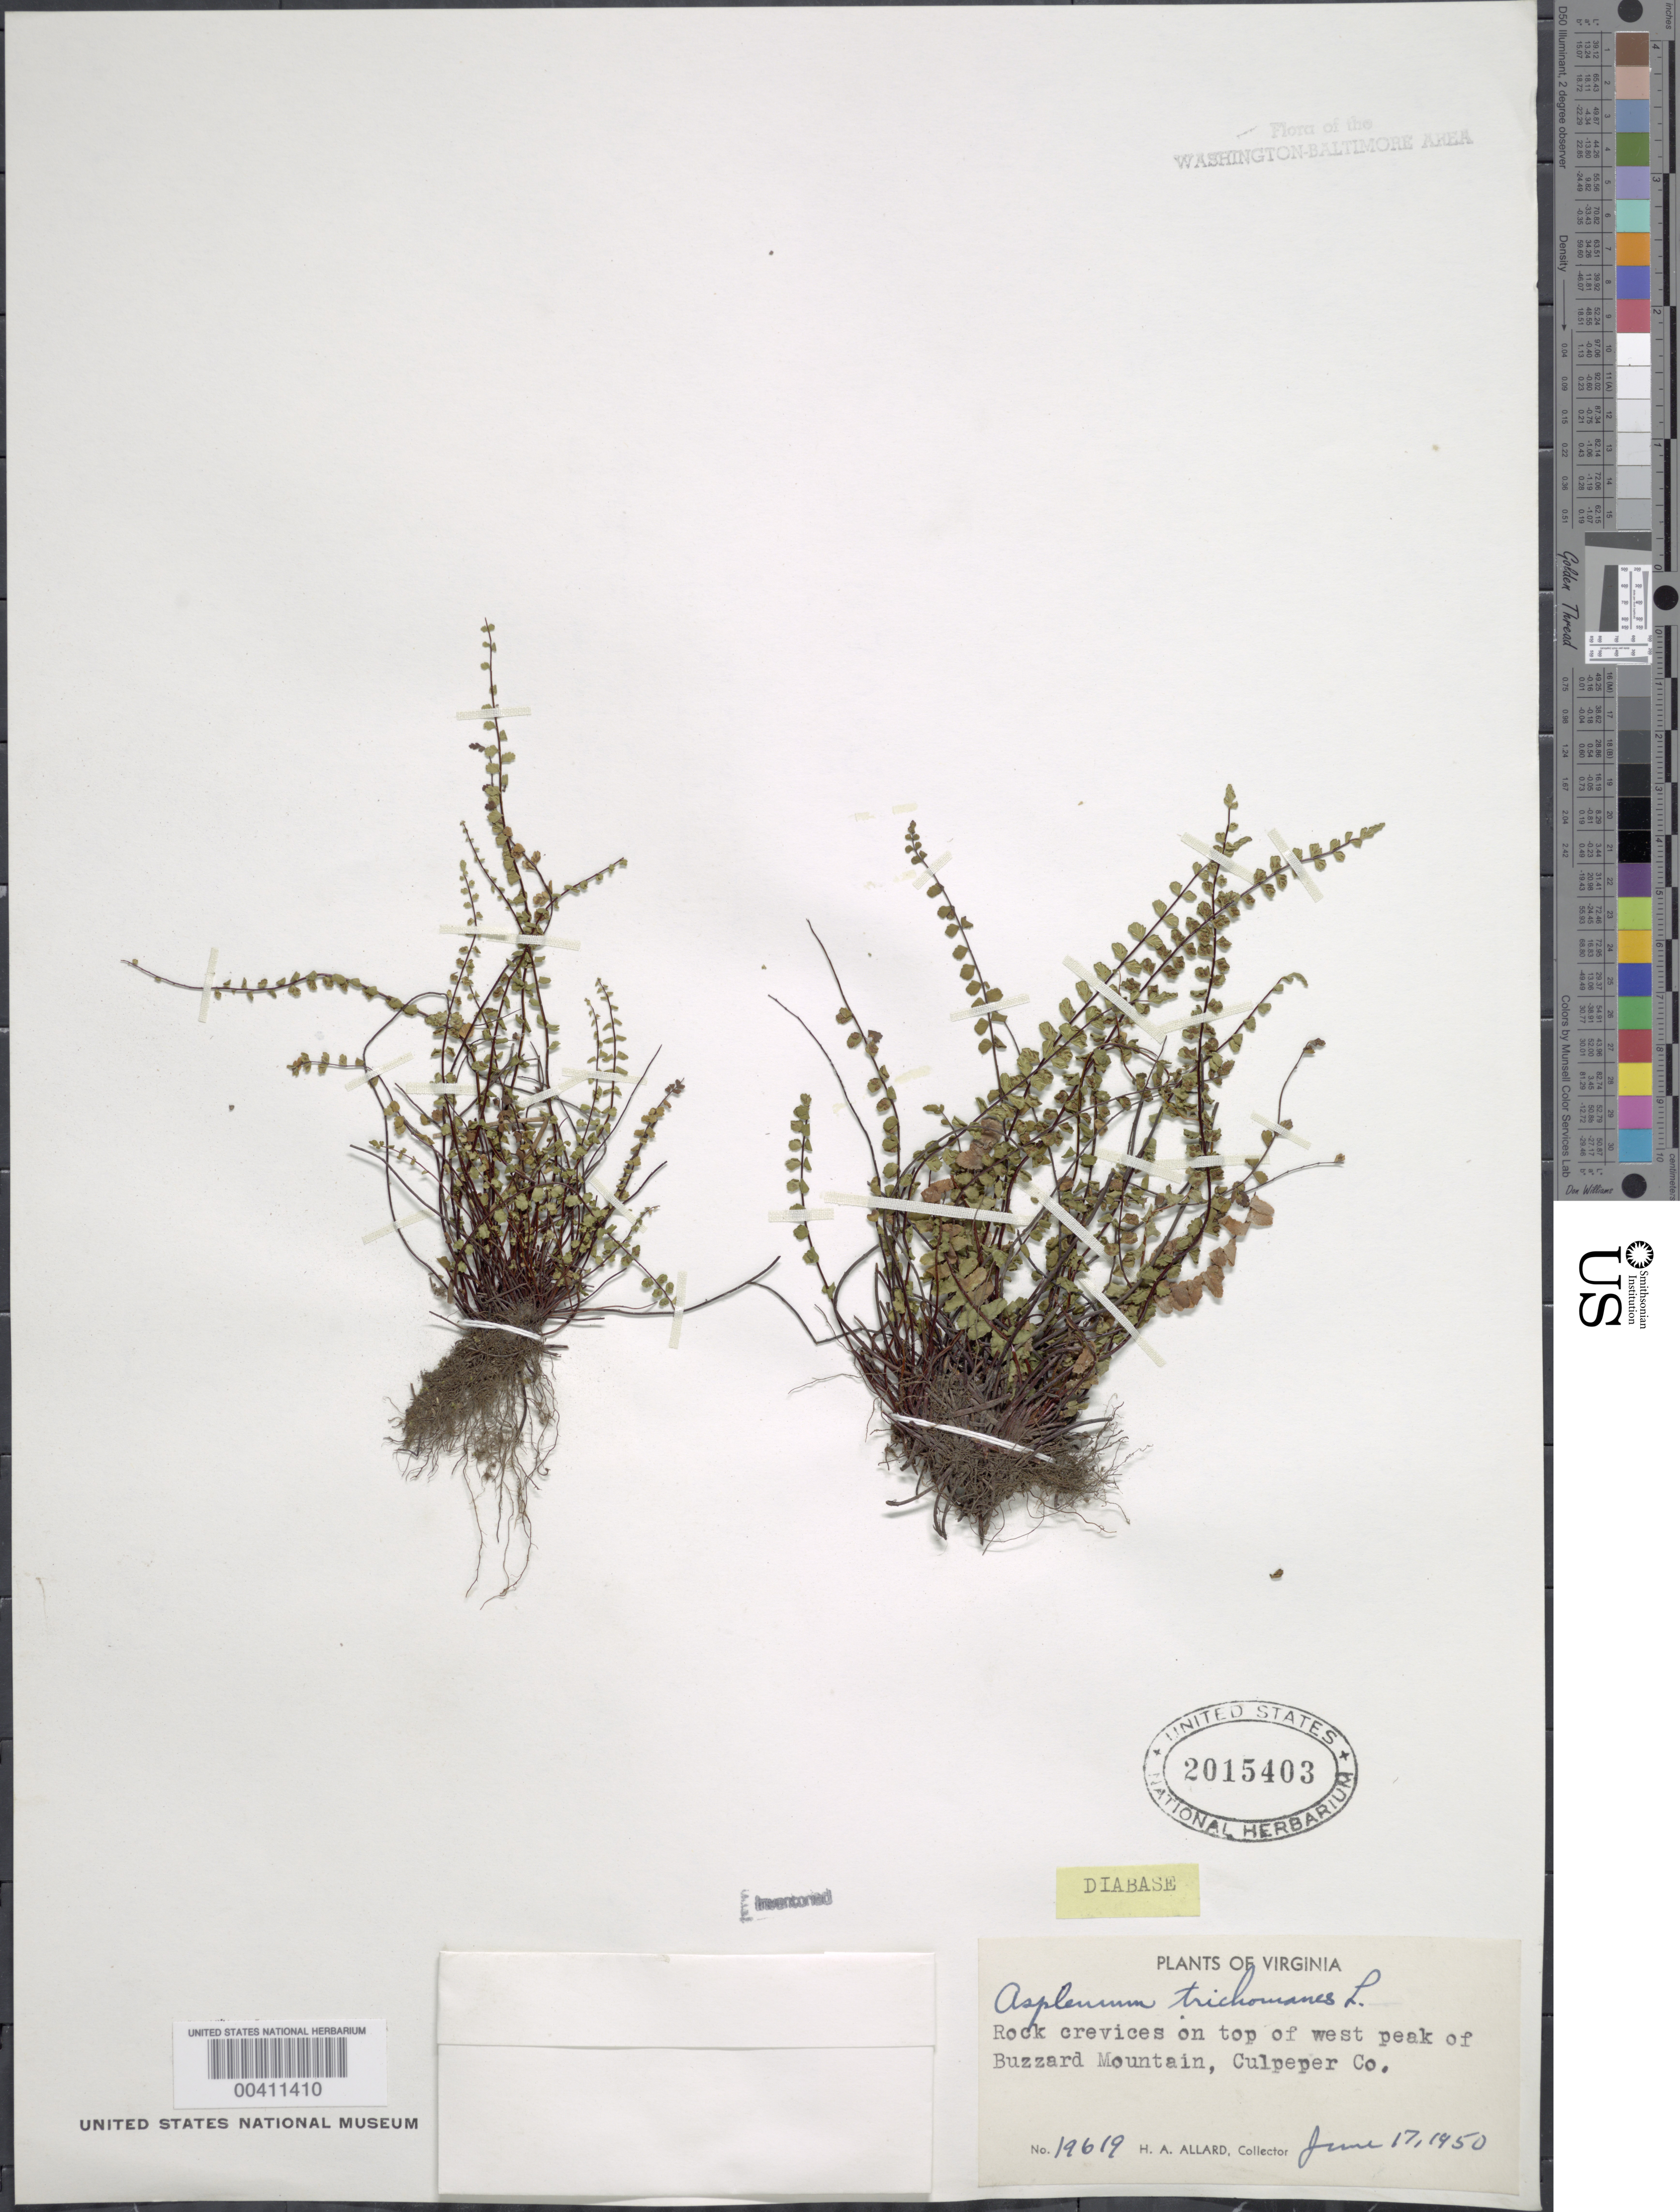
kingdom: Plantae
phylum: Tracheophyta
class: Polypodiopsida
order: Polypodiales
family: Aspleniaceae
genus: Asplenium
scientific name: Asplenium trichomanes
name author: L.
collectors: H. A. Allard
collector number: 19619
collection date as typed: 17 Jun 1950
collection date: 1950-06-17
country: United States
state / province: Virginia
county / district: Culpeper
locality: Buzzard Mountain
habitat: Rock crevices of peak of mountain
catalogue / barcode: US 2015403